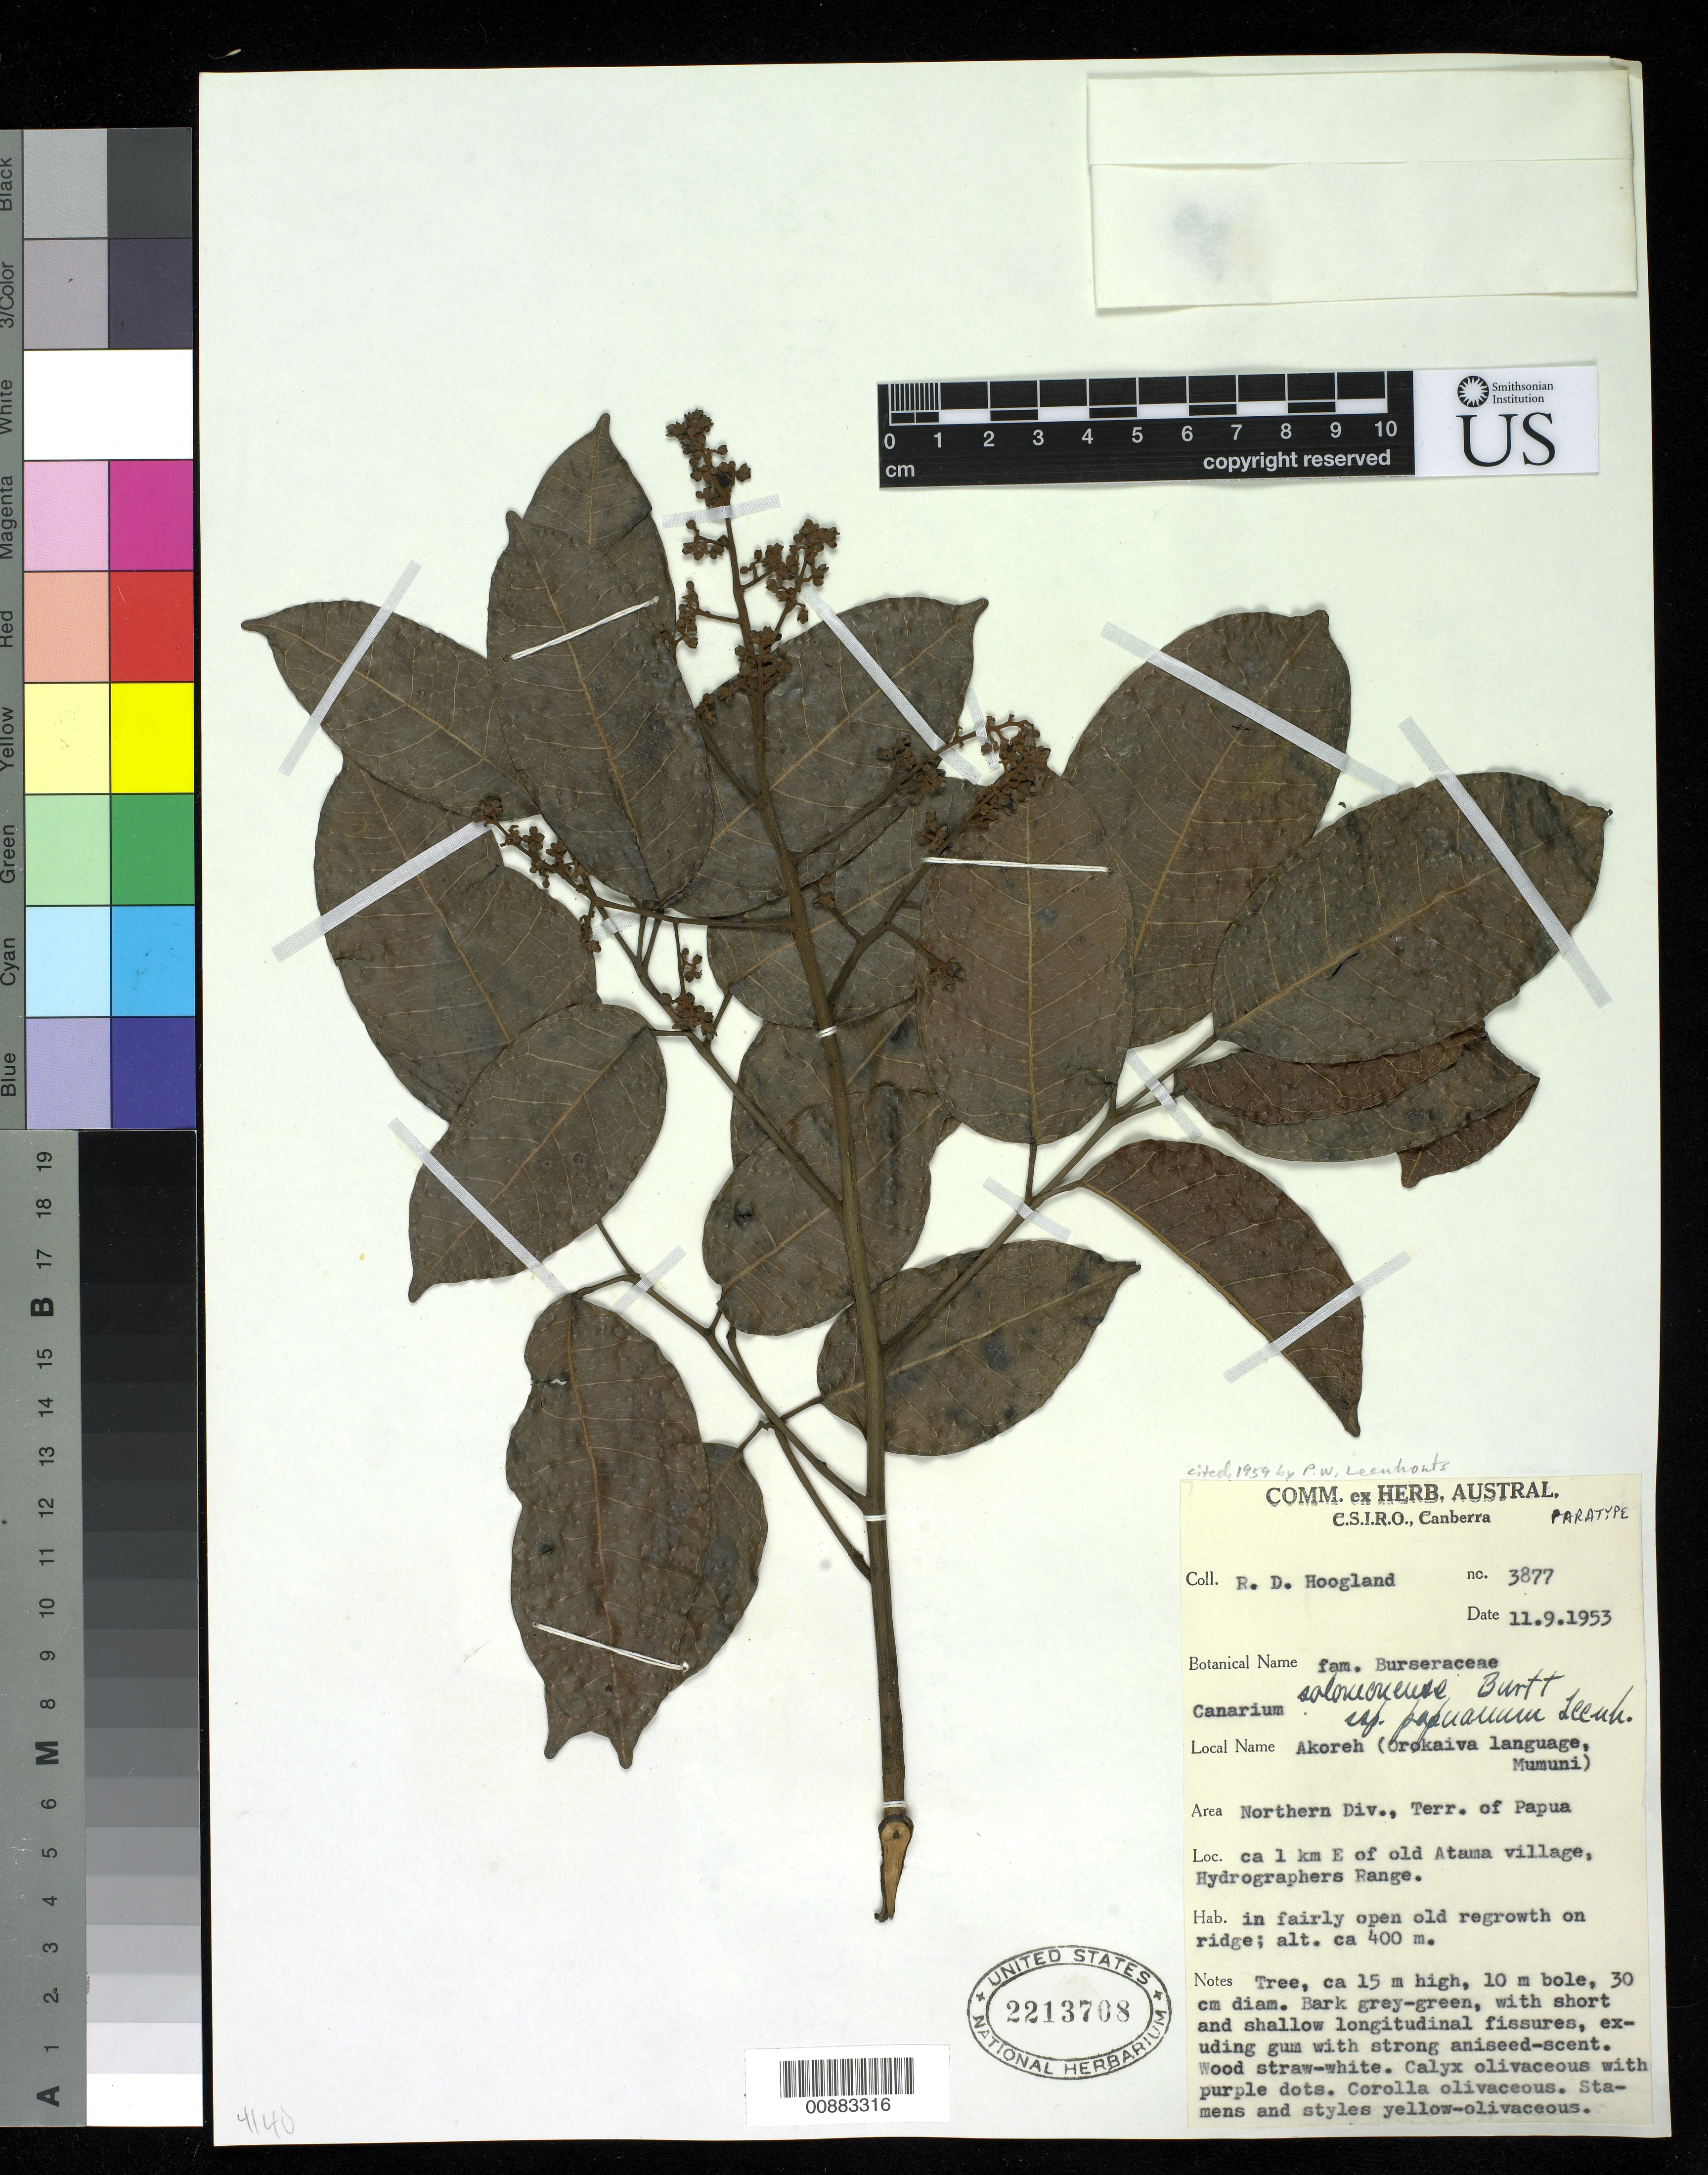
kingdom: Plantae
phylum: Tracheophyta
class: Magnoliopsida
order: Sapindales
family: Burseraceae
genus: Canarium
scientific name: Canarium salomonense subsp. papuanum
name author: Leenh.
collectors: R. D. Hoogland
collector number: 3877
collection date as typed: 11 Sep 1953 or 09 Nov 1953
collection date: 1953-09-11 or 1953-11-09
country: Papua New Guinea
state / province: Northern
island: New Guinea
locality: ca. 1 km. E. of old Atama village, Hydrographers Range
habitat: In fairly open old reqrowth on ridge.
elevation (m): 400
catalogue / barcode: US 2213708